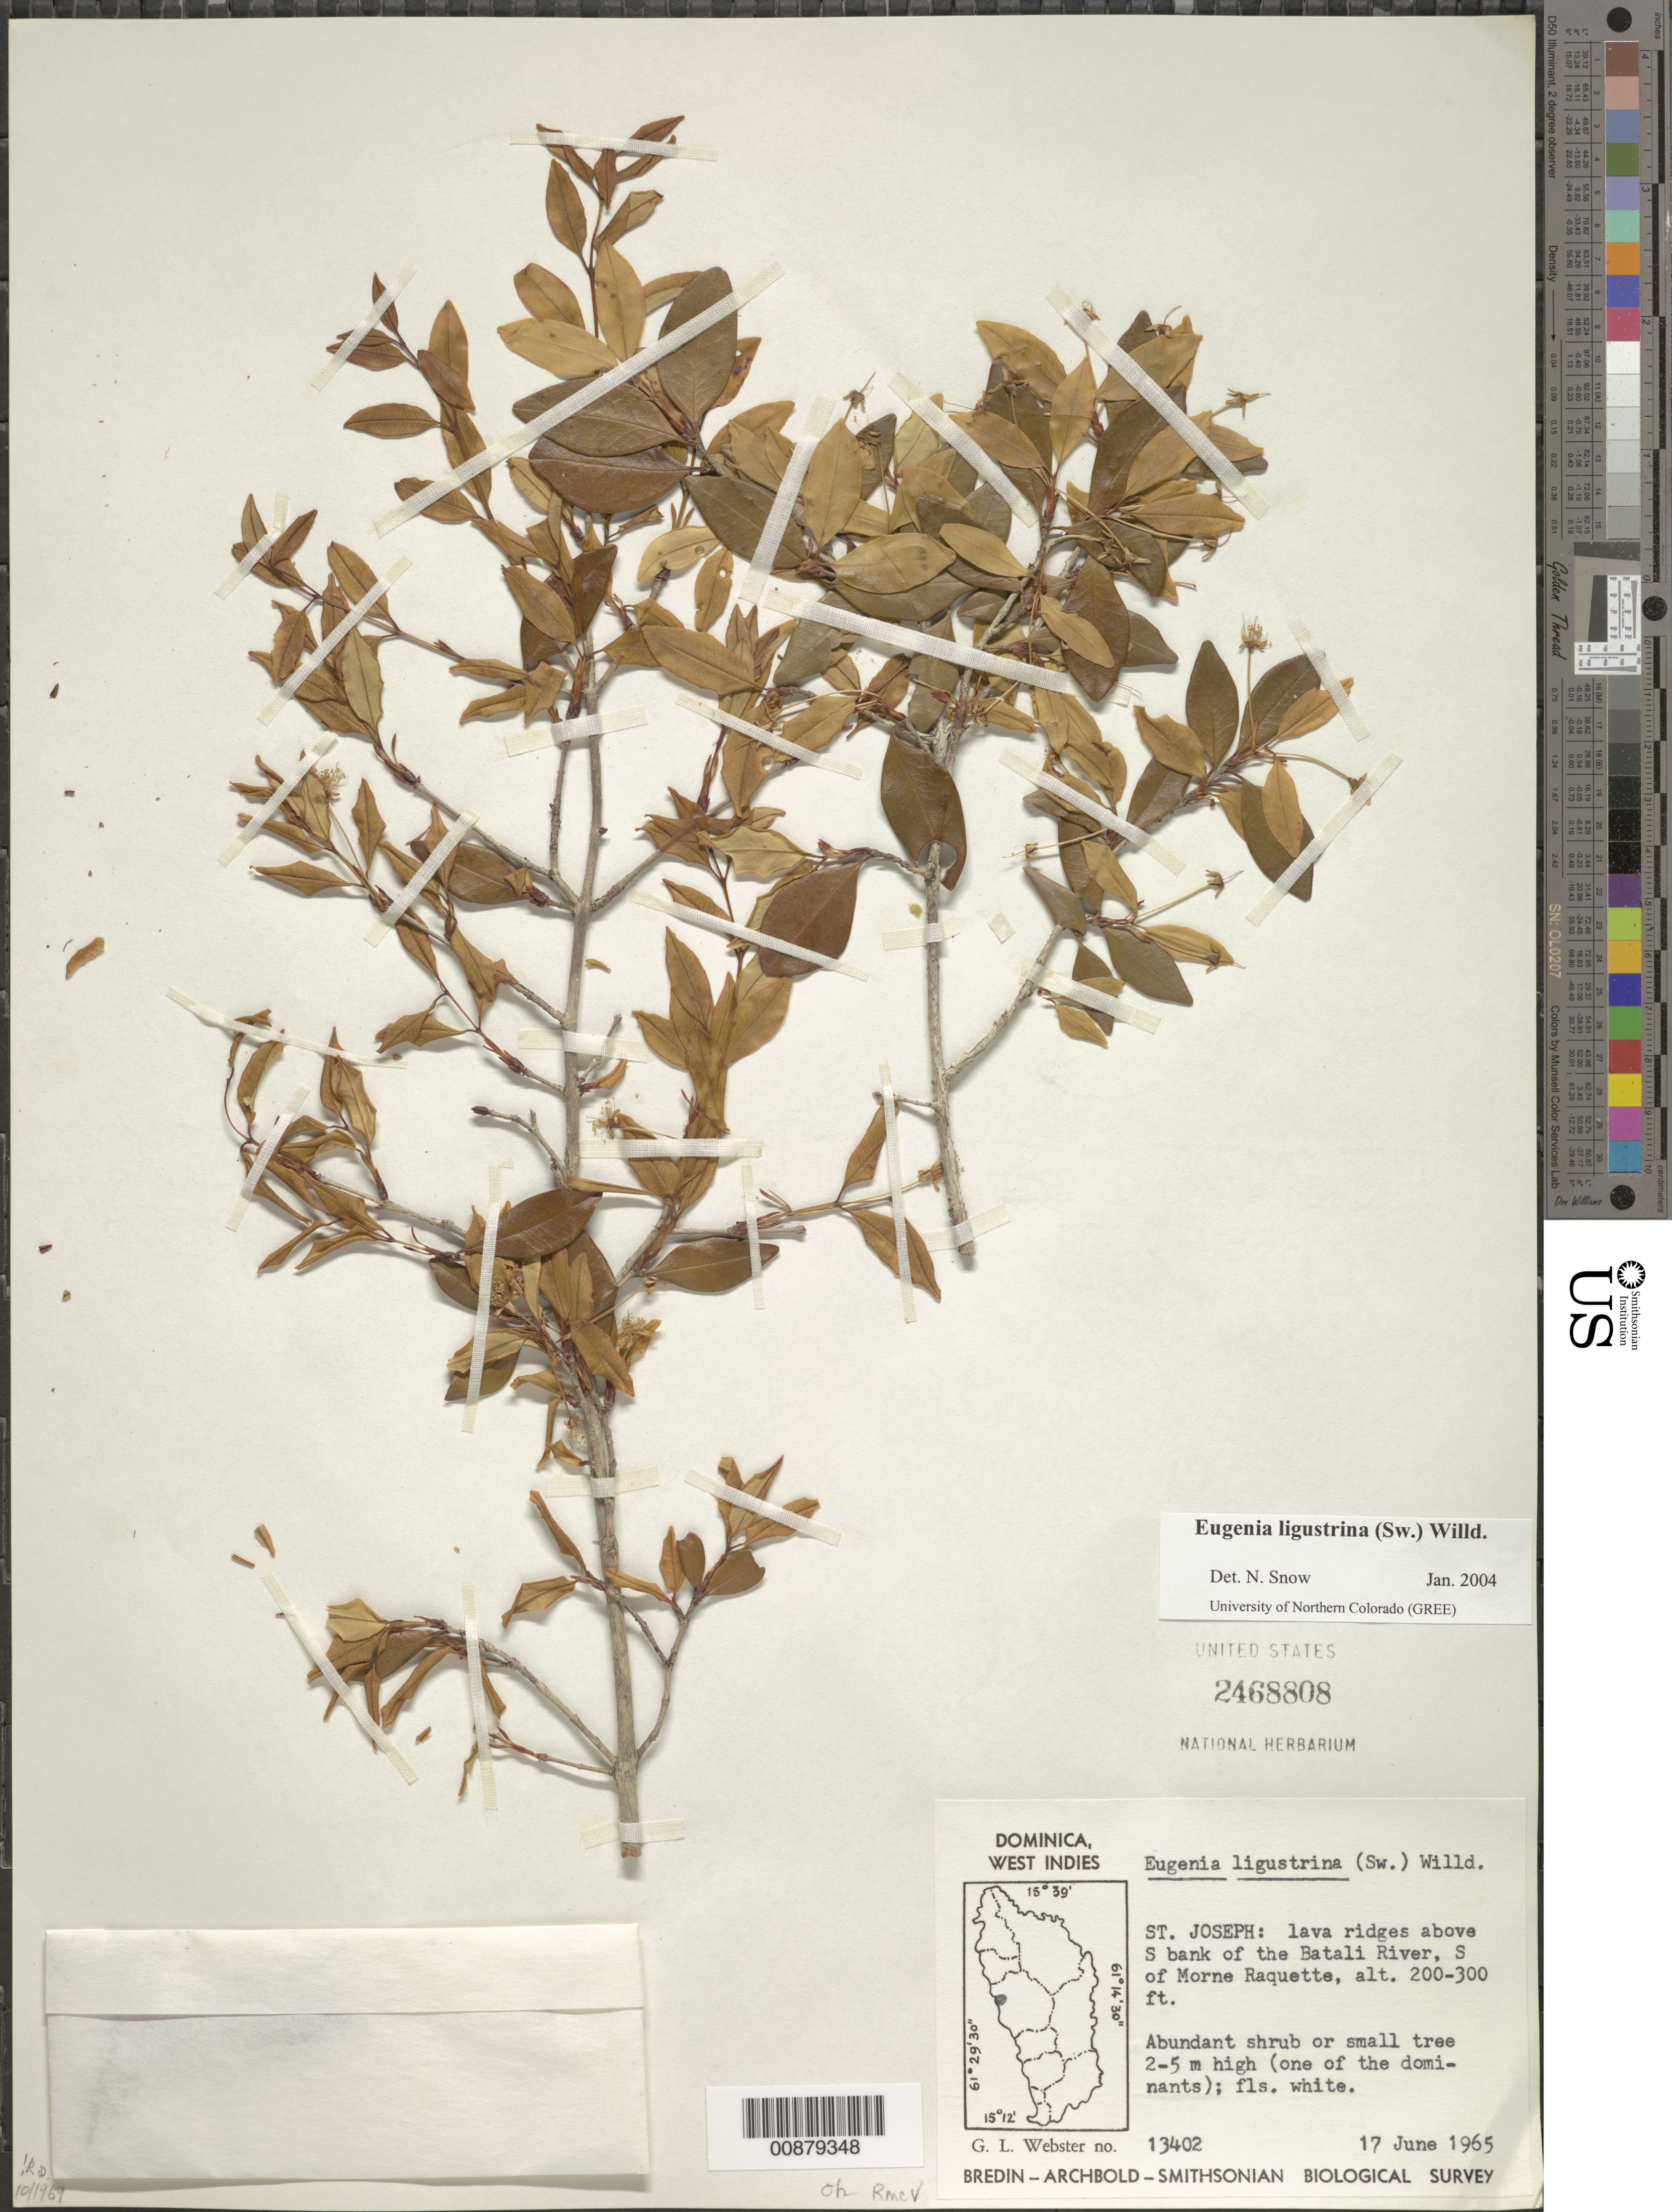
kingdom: Plantae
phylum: Tracheophyta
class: Magnoliopsida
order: Myrtales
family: Myrtaceae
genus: Eugenia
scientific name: Eugenia ligustrina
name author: (Sw.) Willd.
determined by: Snow, N. W.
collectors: G. L. Webster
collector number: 13402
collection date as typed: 17 Jun 1965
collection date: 1965-06-17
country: Dominica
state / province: St. Joseph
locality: Above S bank of the Batali River, S of Morne Raquette.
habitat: Lava ridges.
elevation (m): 61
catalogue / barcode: US 2468808